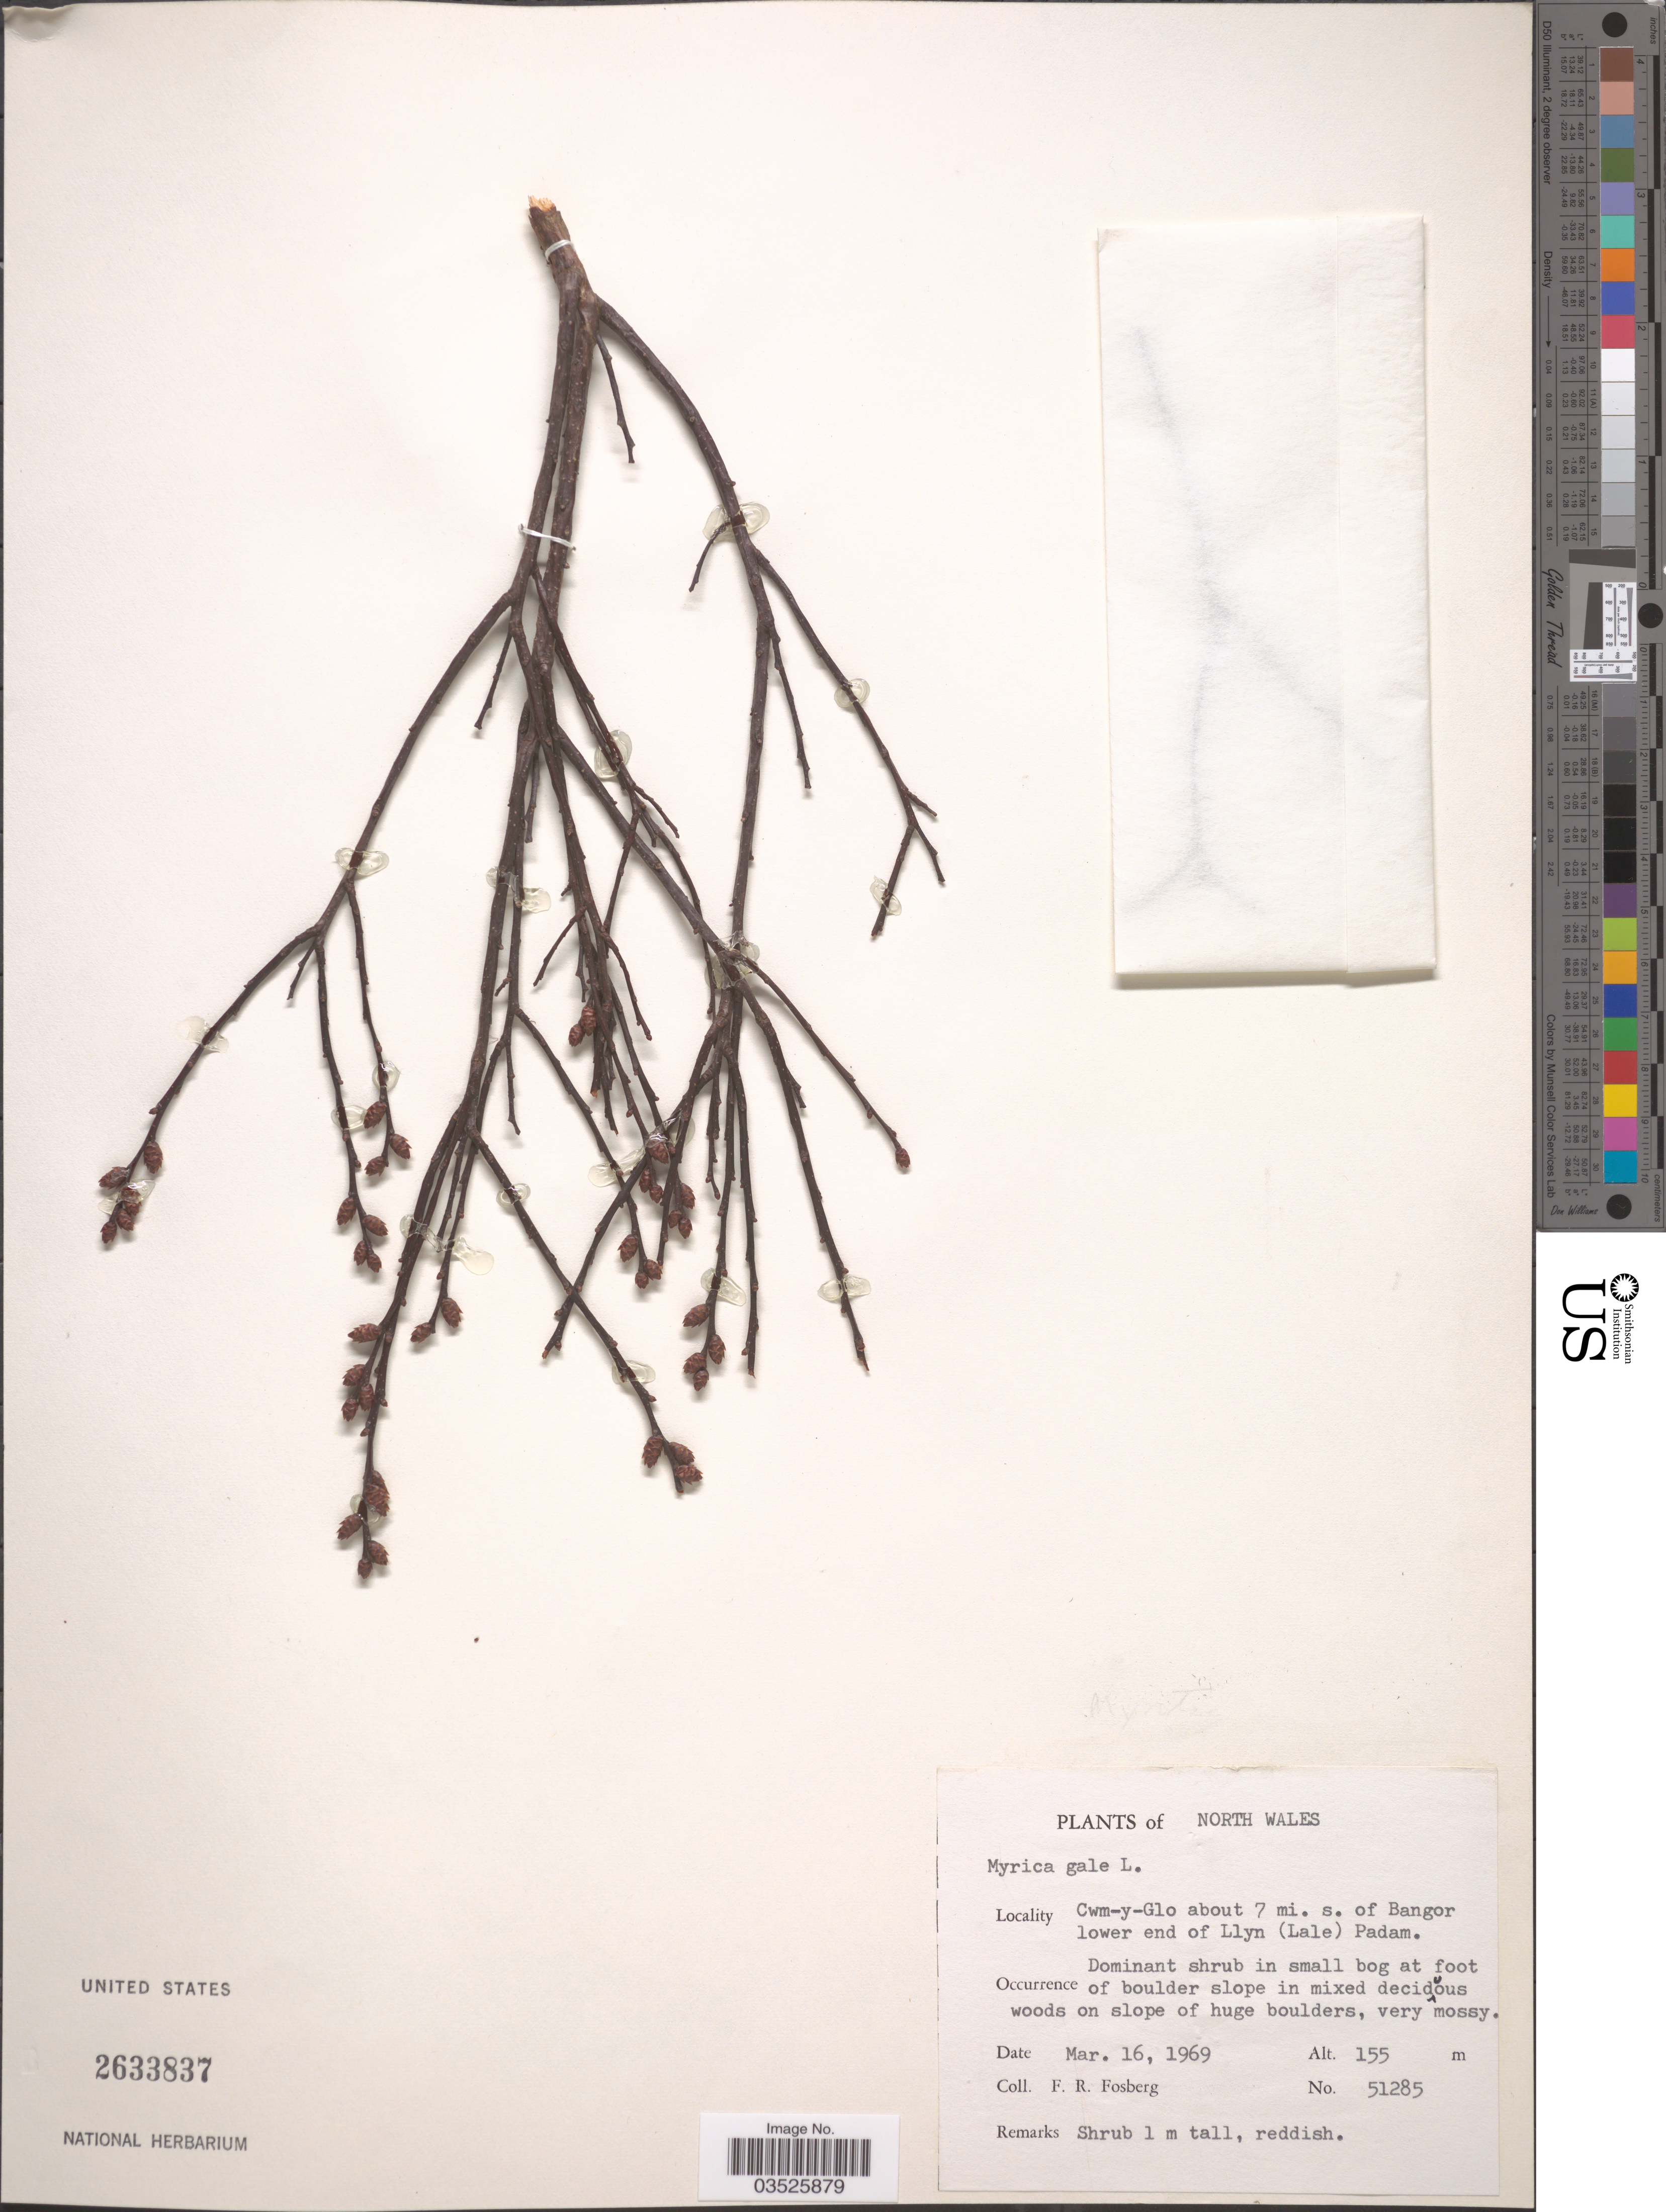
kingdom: Plantae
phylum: Tracheophyta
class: Magnoliopsida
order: Fagales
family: Myricaceae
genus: Myrica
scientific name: Myrica gale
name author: L.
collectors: F. R. Fosberg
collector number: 51285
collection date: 1969-03-16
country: United Kingdom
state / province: Wales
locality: North Wales. Cwm-y-Glo about 7 mi. s. of Bangor lower end of Llyn (Lale) Padam.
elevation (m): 155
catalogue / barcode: US 2633837